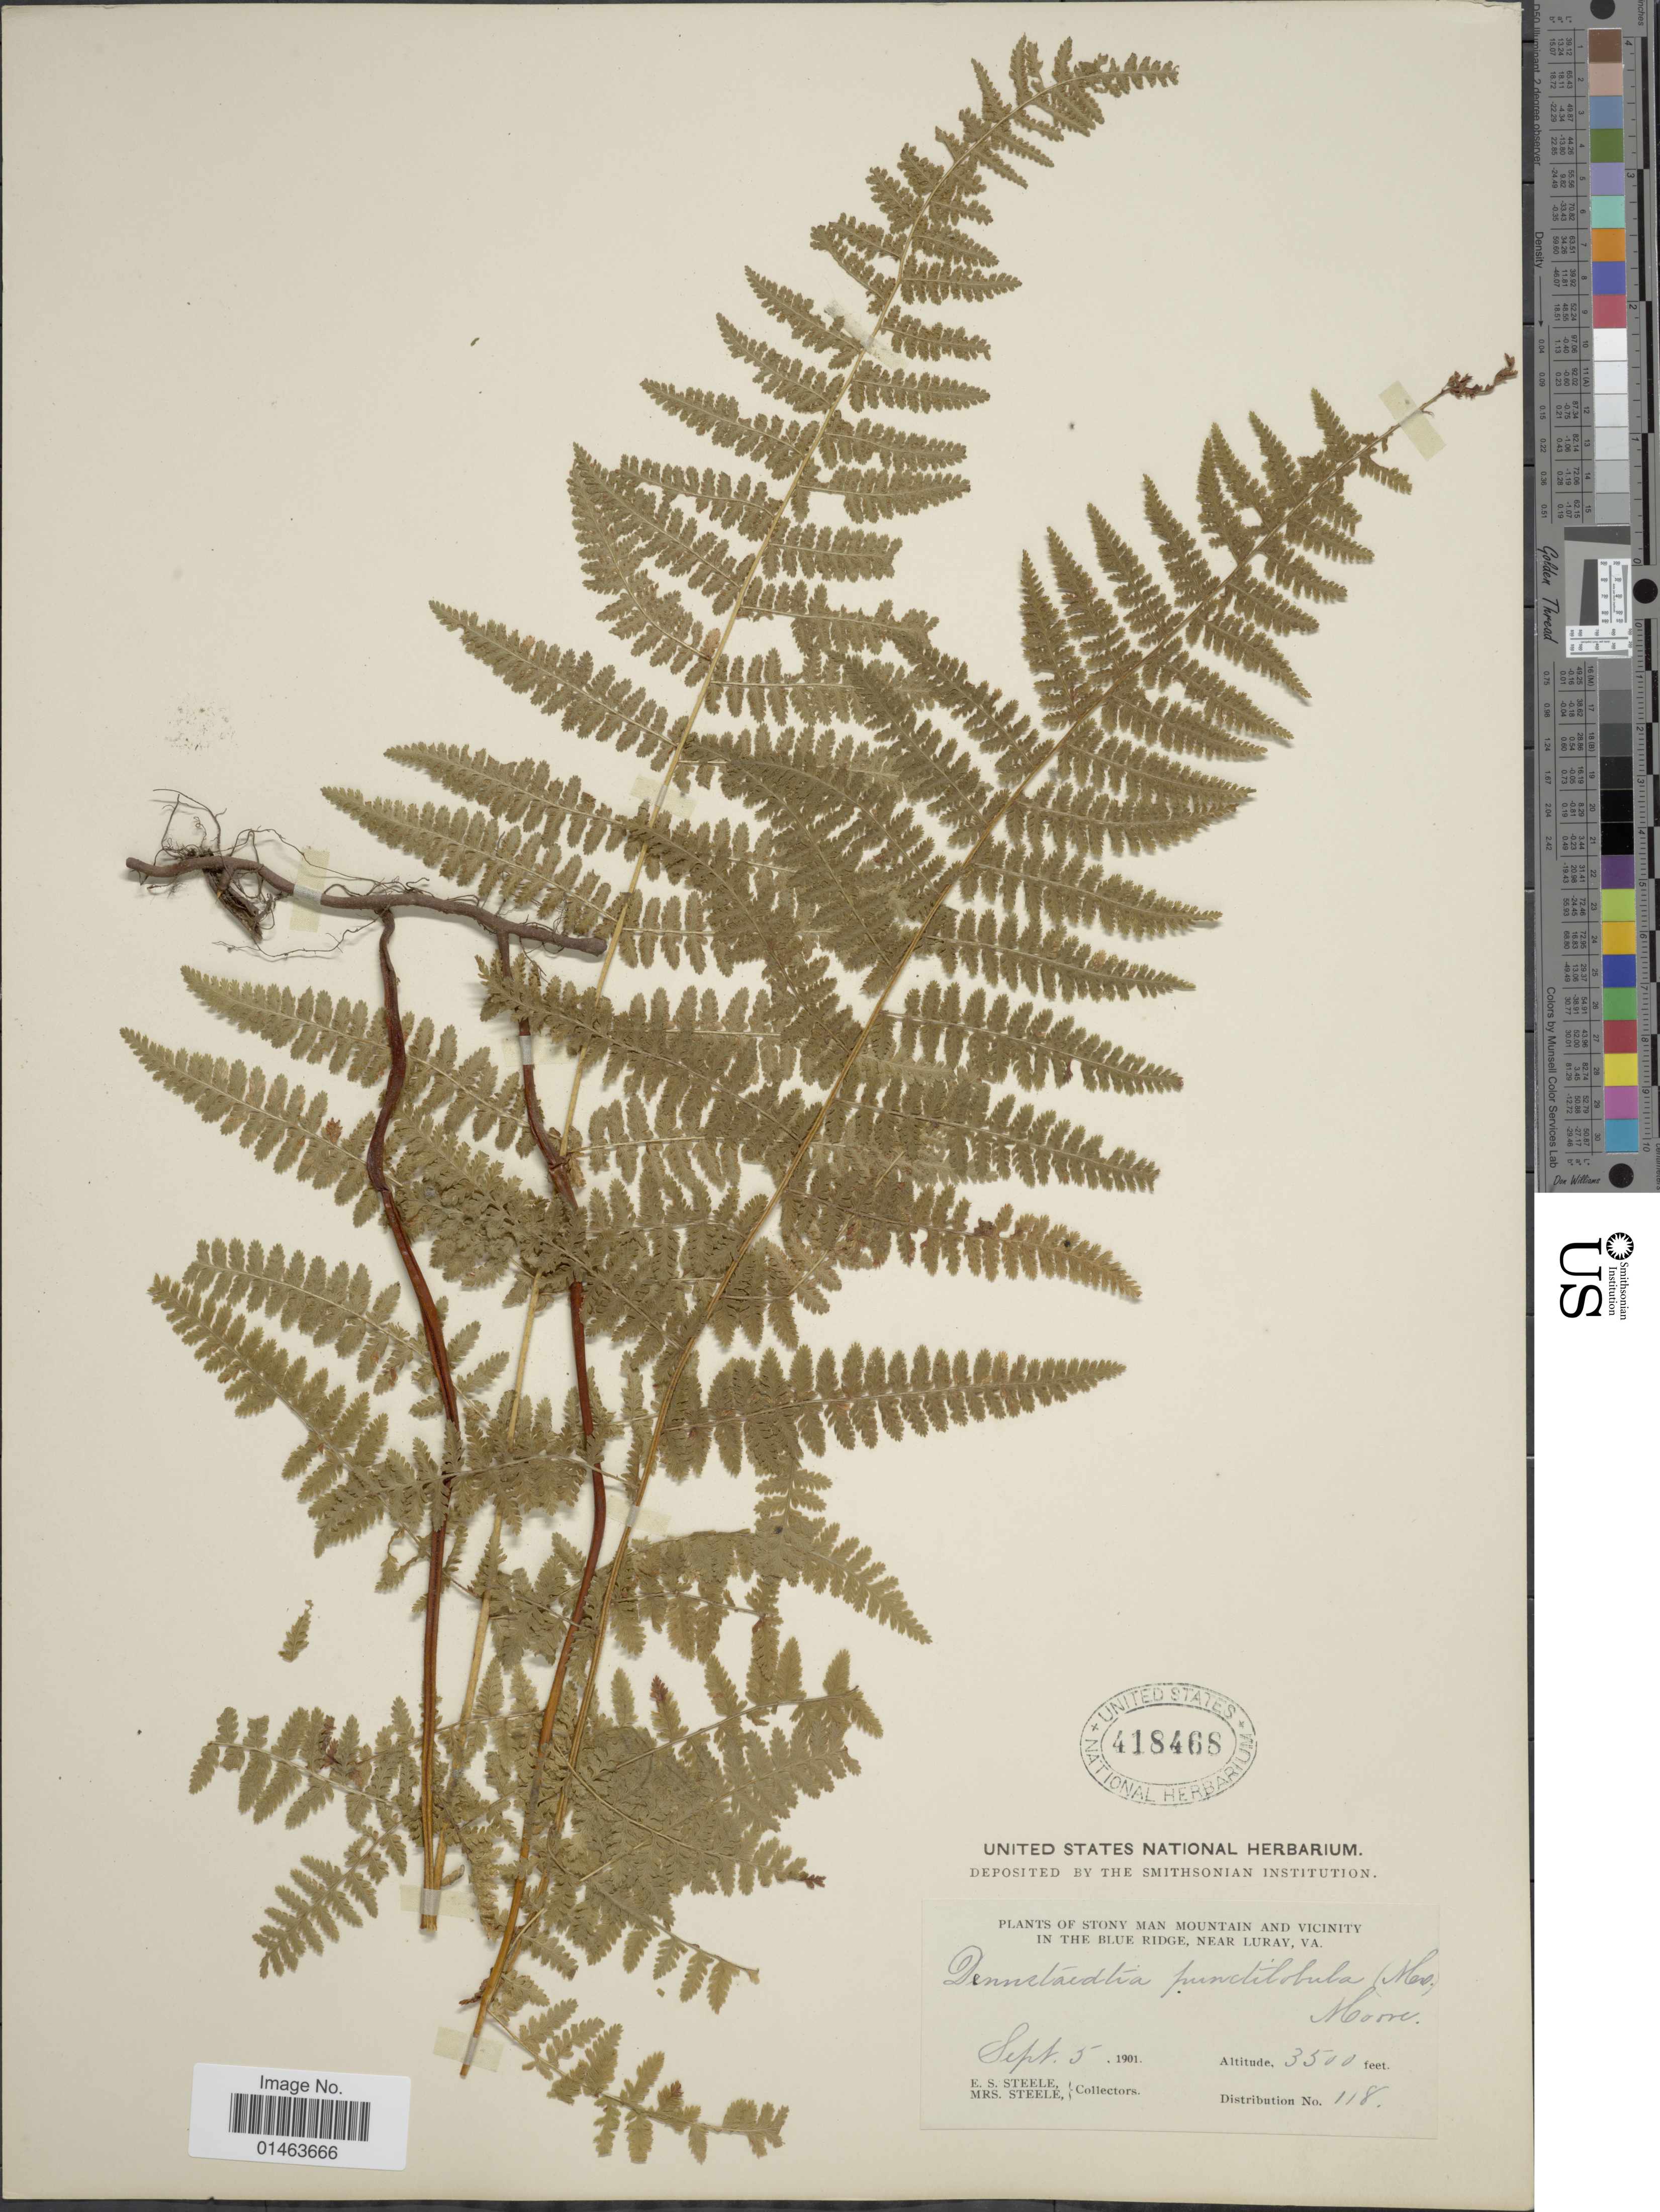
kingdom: Plantae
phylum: Tracheophyta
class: Polypodiopsida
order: Polypodiales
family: Dennstaedtiaceae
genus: Dennstaedtia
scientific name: Dennstaedtia punctilobula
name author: (Michx.) T. Moore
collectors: E. Steele & Mrs. E. S. Steele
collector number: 118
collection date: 1901-09-05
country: United States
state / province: Virginia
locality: Stony Mon Mountain and Vicinity in the Blue Ridge, near Luray.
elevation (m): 1067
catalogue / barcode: US 418468